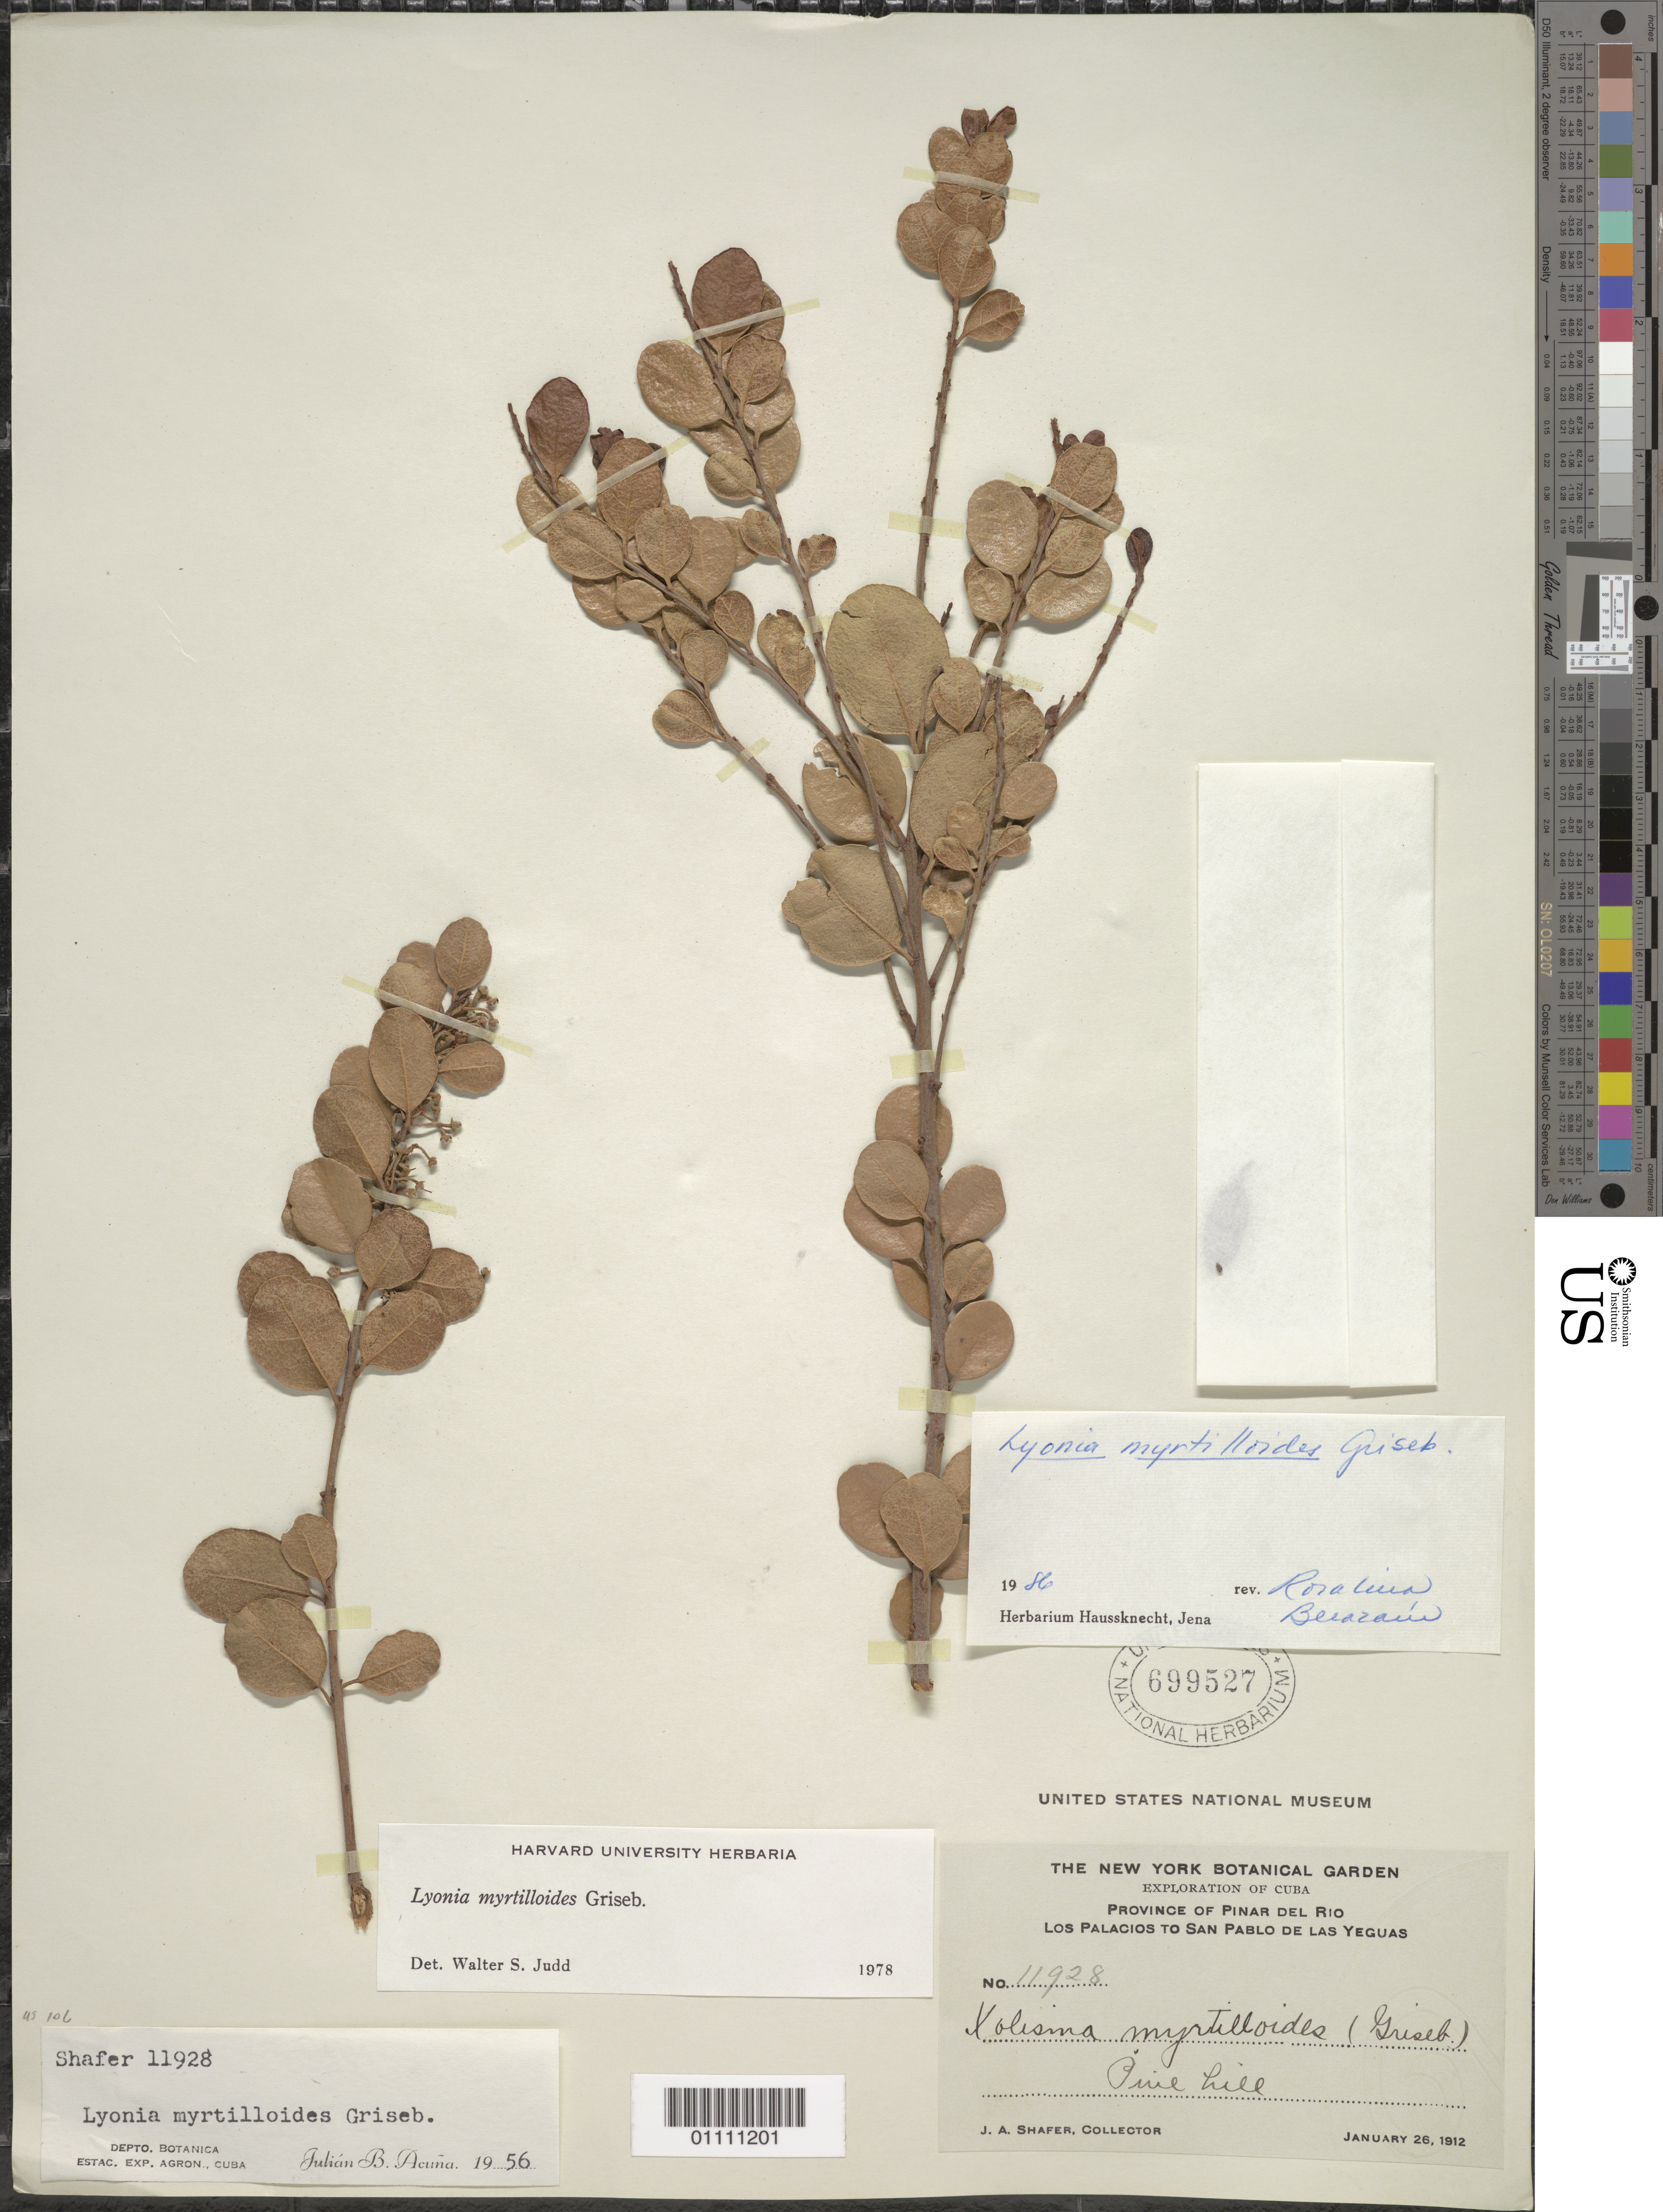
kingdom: Plantae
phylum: Tracheophyta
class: Magnoliopsida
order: Ericales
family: Ericaceae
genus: Lyonia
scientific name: Lyonia myrtilloides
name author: Griseb.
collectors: J. A. Shafer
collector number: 11928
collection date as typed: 26 Jan 1912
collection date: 1912-01-26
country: Cuba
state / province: Pinar del Rio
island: Cuba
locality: Los Palacios to San Pablo de las Yeguas Pine hill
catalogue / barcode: US 699527